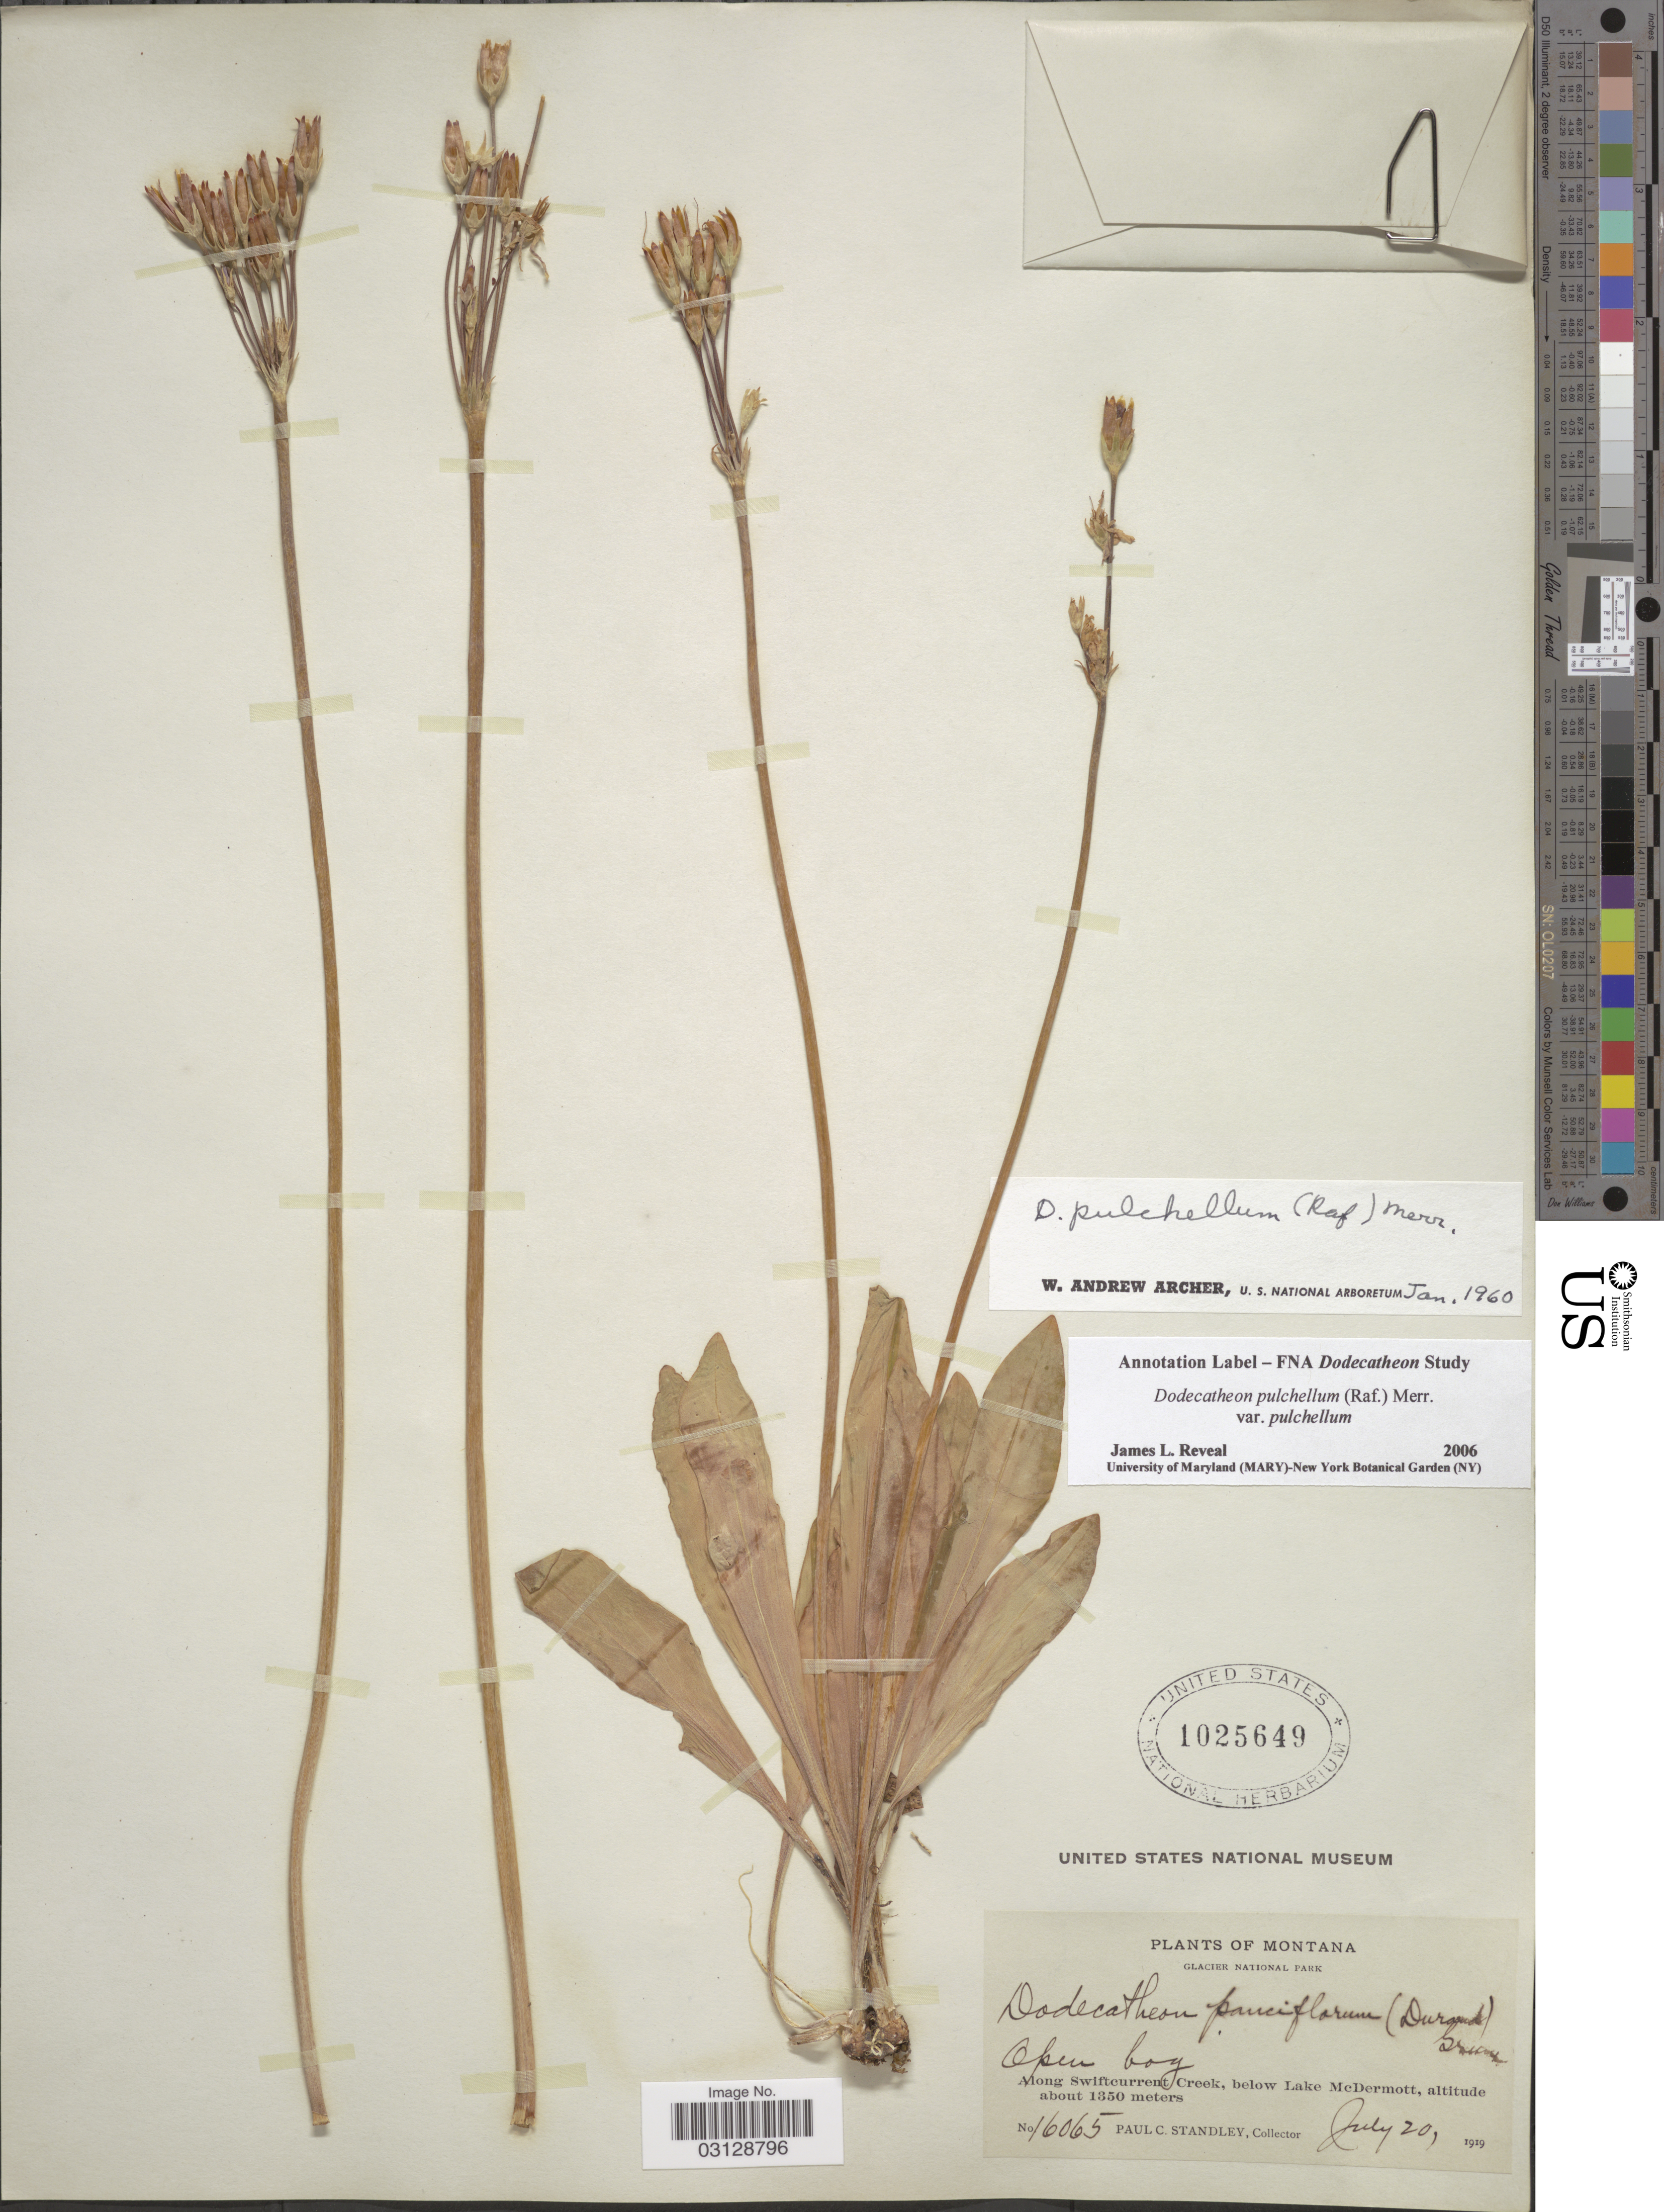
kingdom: Plantae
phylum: Tracheophyta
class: Magnoliopsida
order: Ericales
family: Primulaceae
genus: Dodecatheon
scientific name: Dodecatheon pulchellum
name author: (Raf.) Merr.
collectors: P. C. Standley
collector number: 16065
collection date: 1919-07-20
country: United States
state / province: Montana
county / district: Glacier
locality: Glacier National Park. Along Swiftcurrent Creek, below Lake McDermott.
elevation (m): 1350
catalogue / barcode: US 1025649